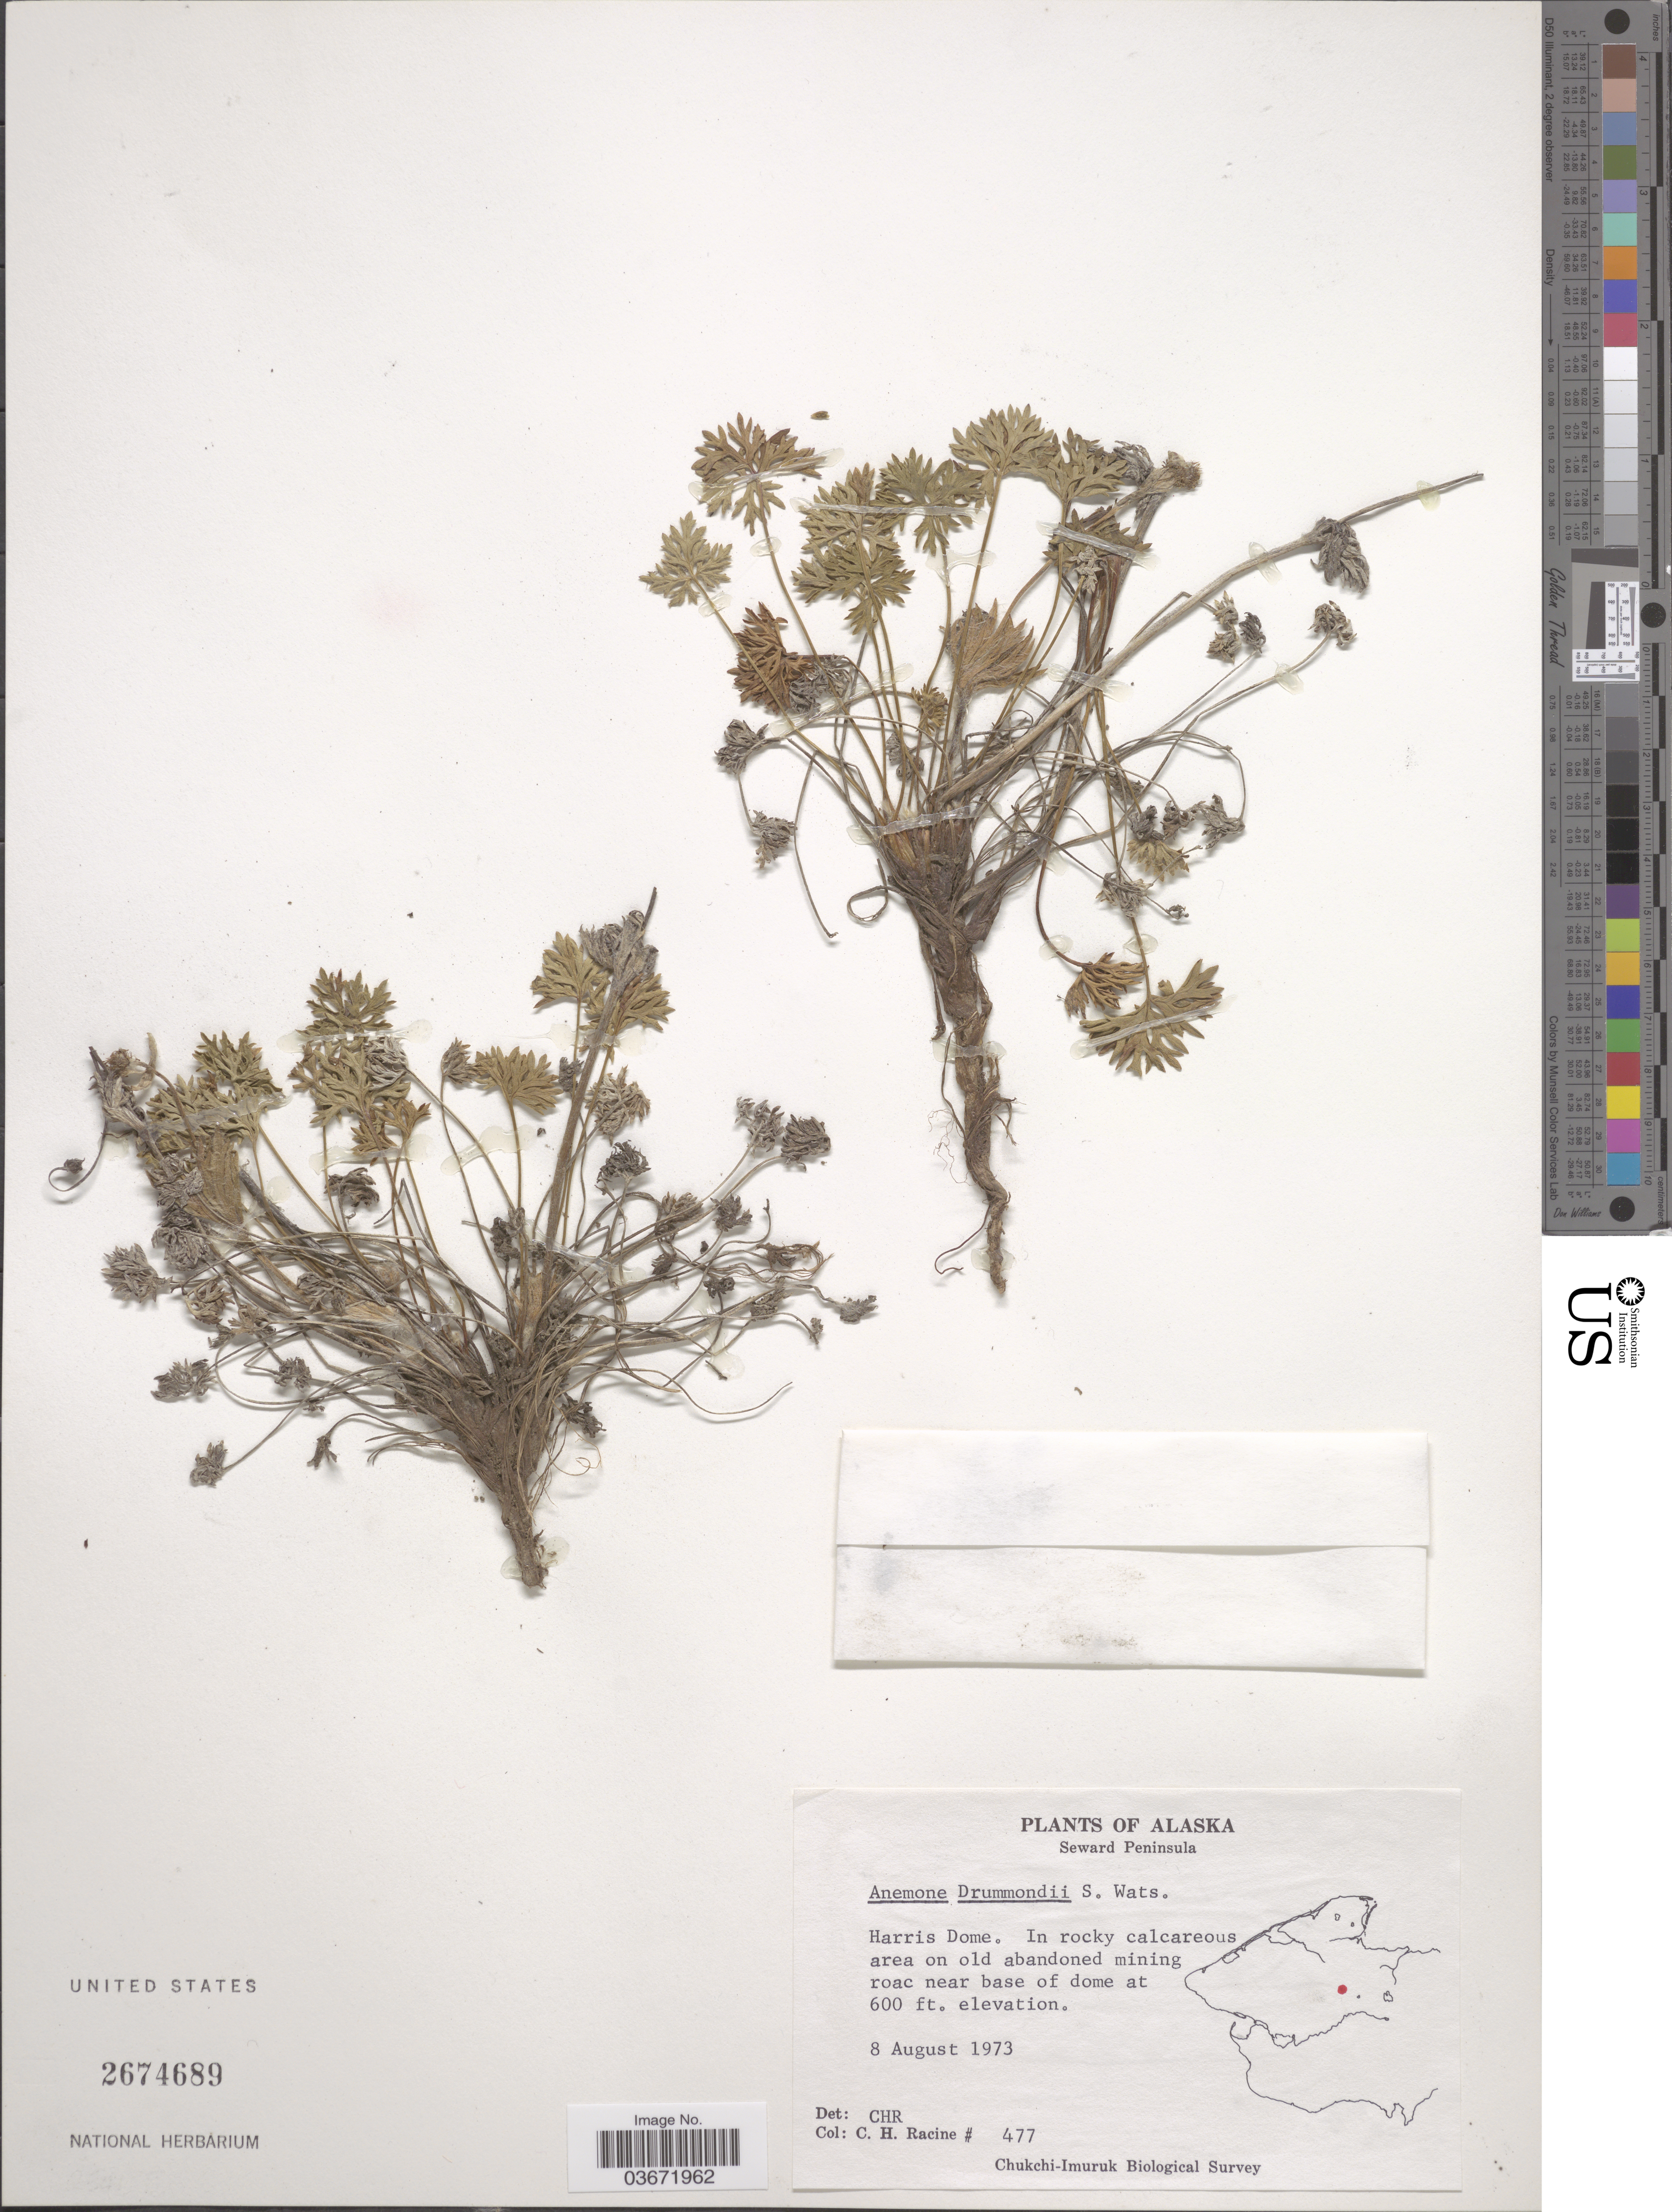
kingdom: Plantae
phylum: Tracheophyta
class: Magnoliopsida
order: Ranunculales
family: Ranunculaceae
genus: Anemone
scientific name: Anemone drummondii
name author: S. Watson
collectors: C. Racine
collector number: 477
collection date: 1973-08-08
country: United States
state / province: Alaska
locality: Seward Peninsula. Harris Dome.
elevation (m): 183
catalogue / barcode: US 2674689